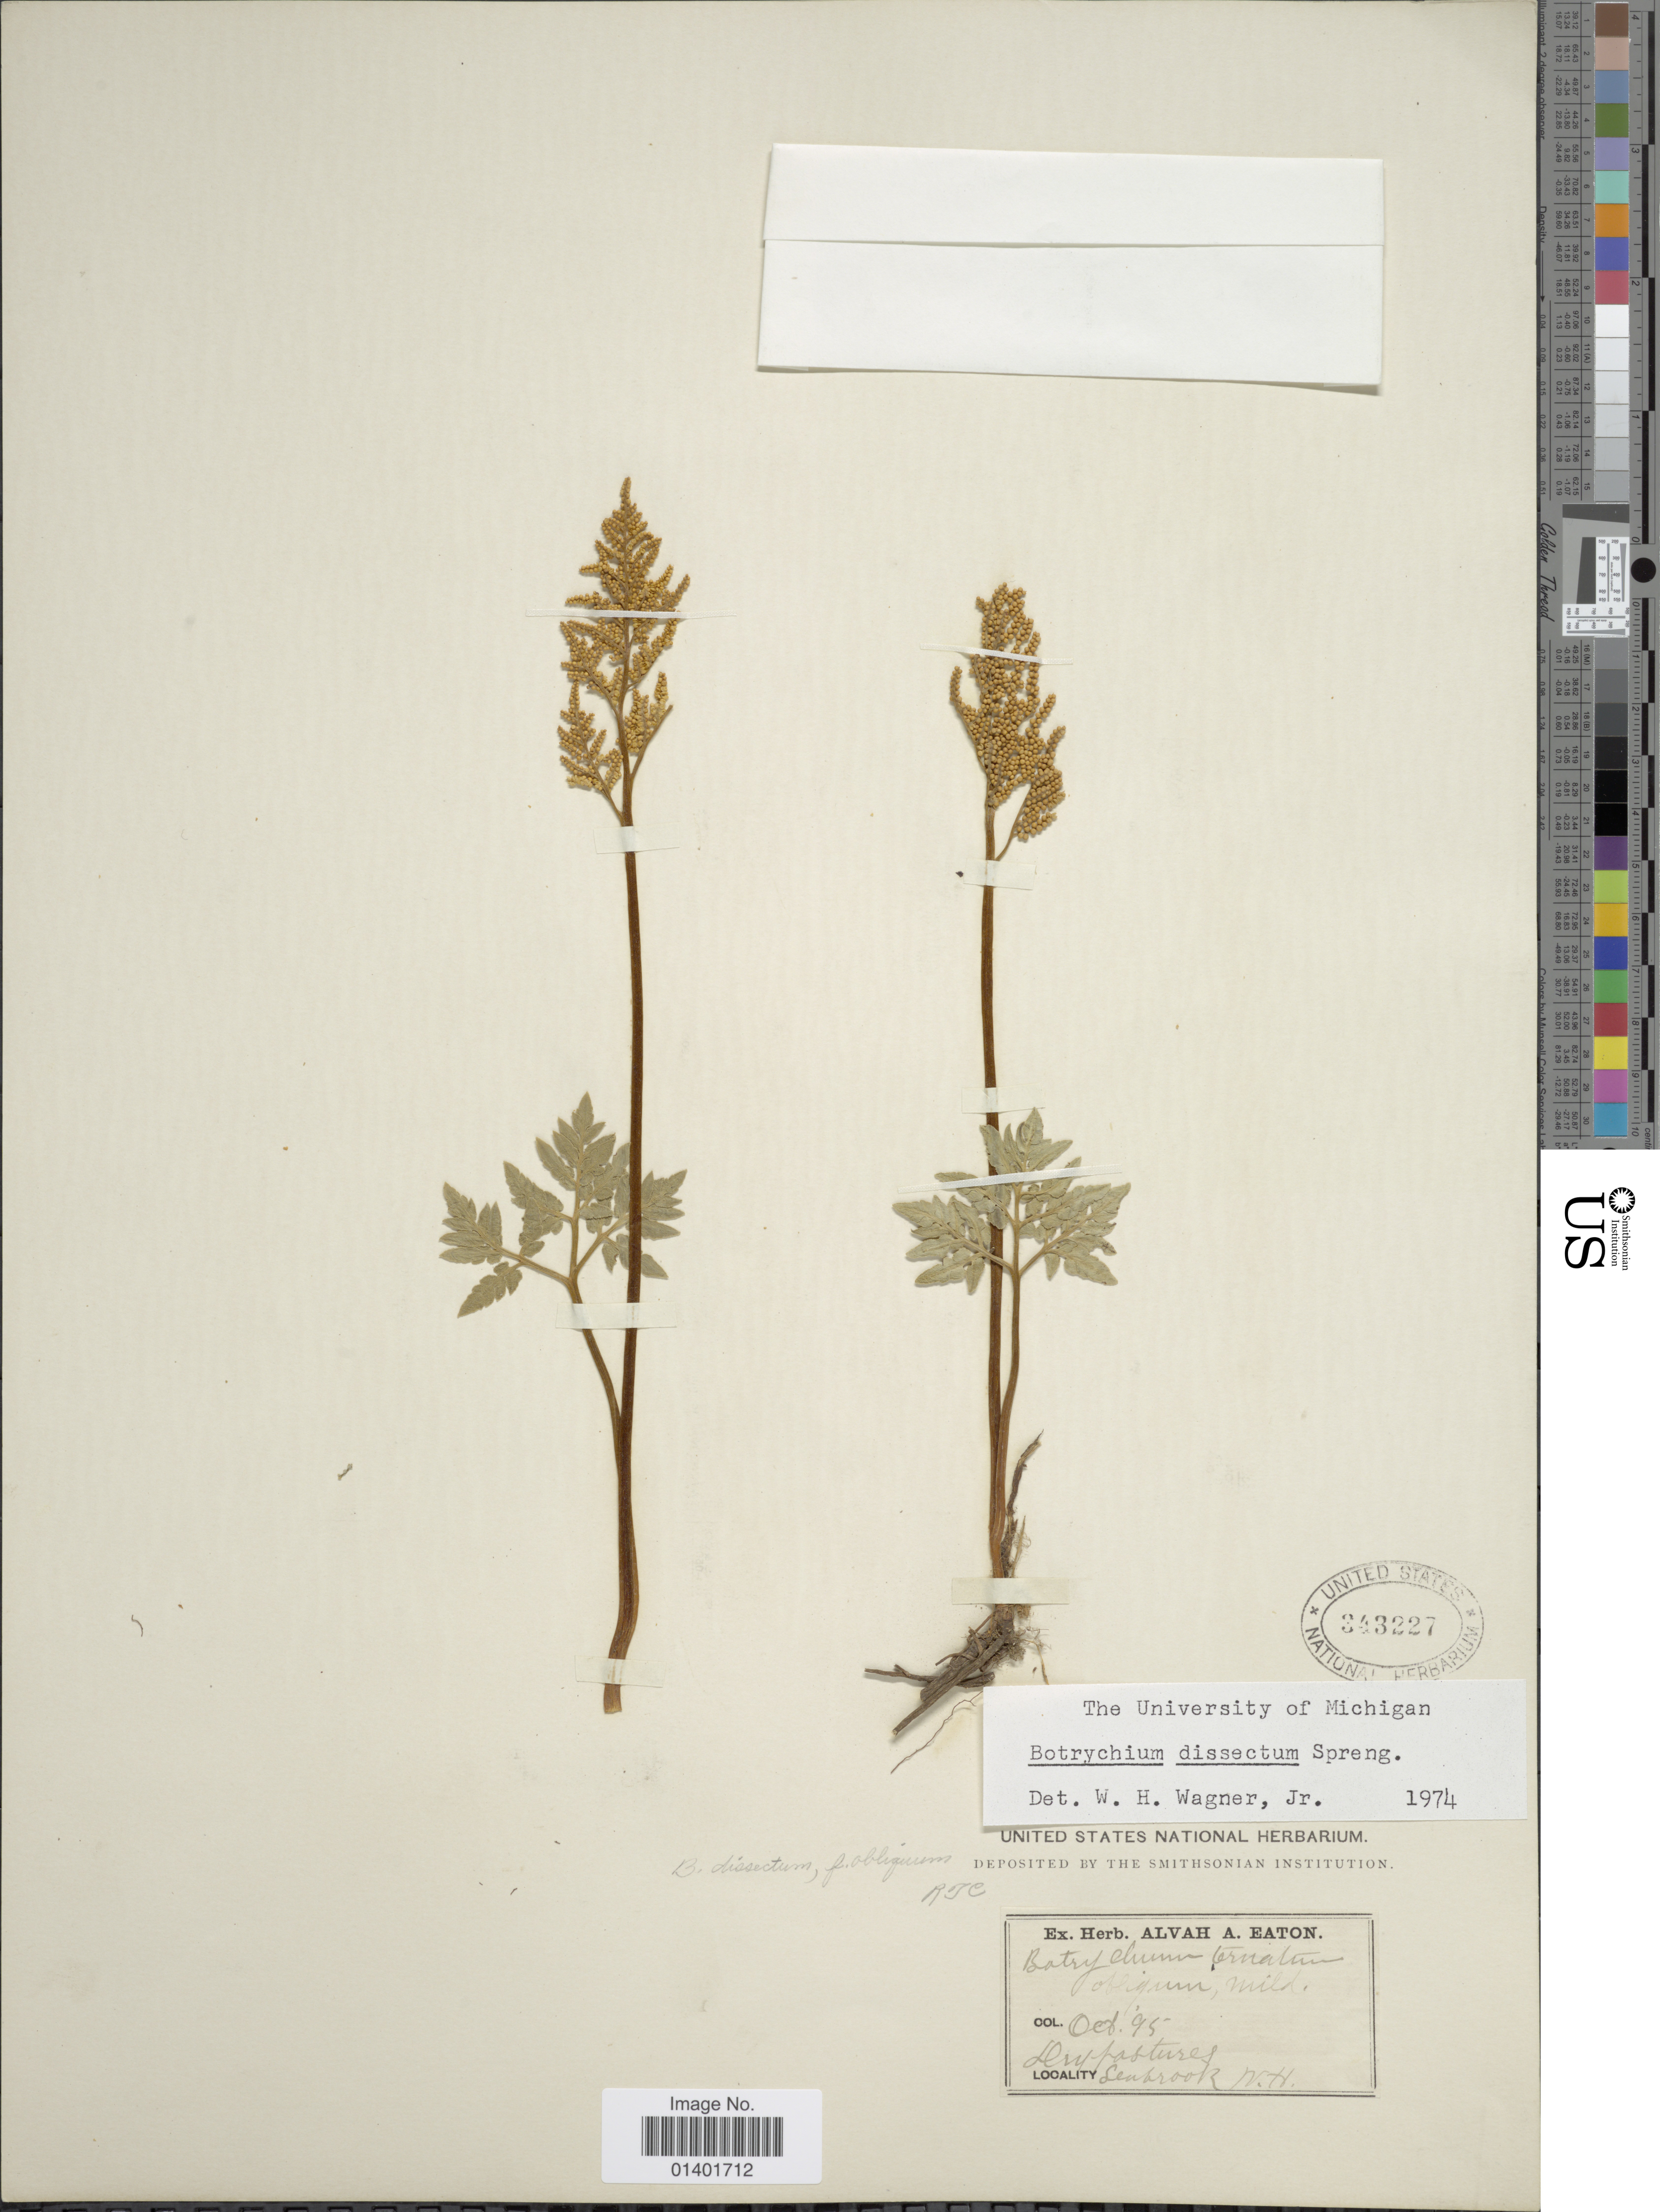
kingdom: Plantae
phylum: Tracheophyta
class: Polypodiopsida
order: Ophioglossales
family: Ophioglossaceae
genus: Botrychium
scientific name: Botrychium dissectum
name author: Spreng.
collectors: A. A. Eaton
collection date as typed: Transcribed d/m/y: /10/95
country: United States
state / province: New Hampshire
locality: Seabrook.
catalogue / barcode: US 343227